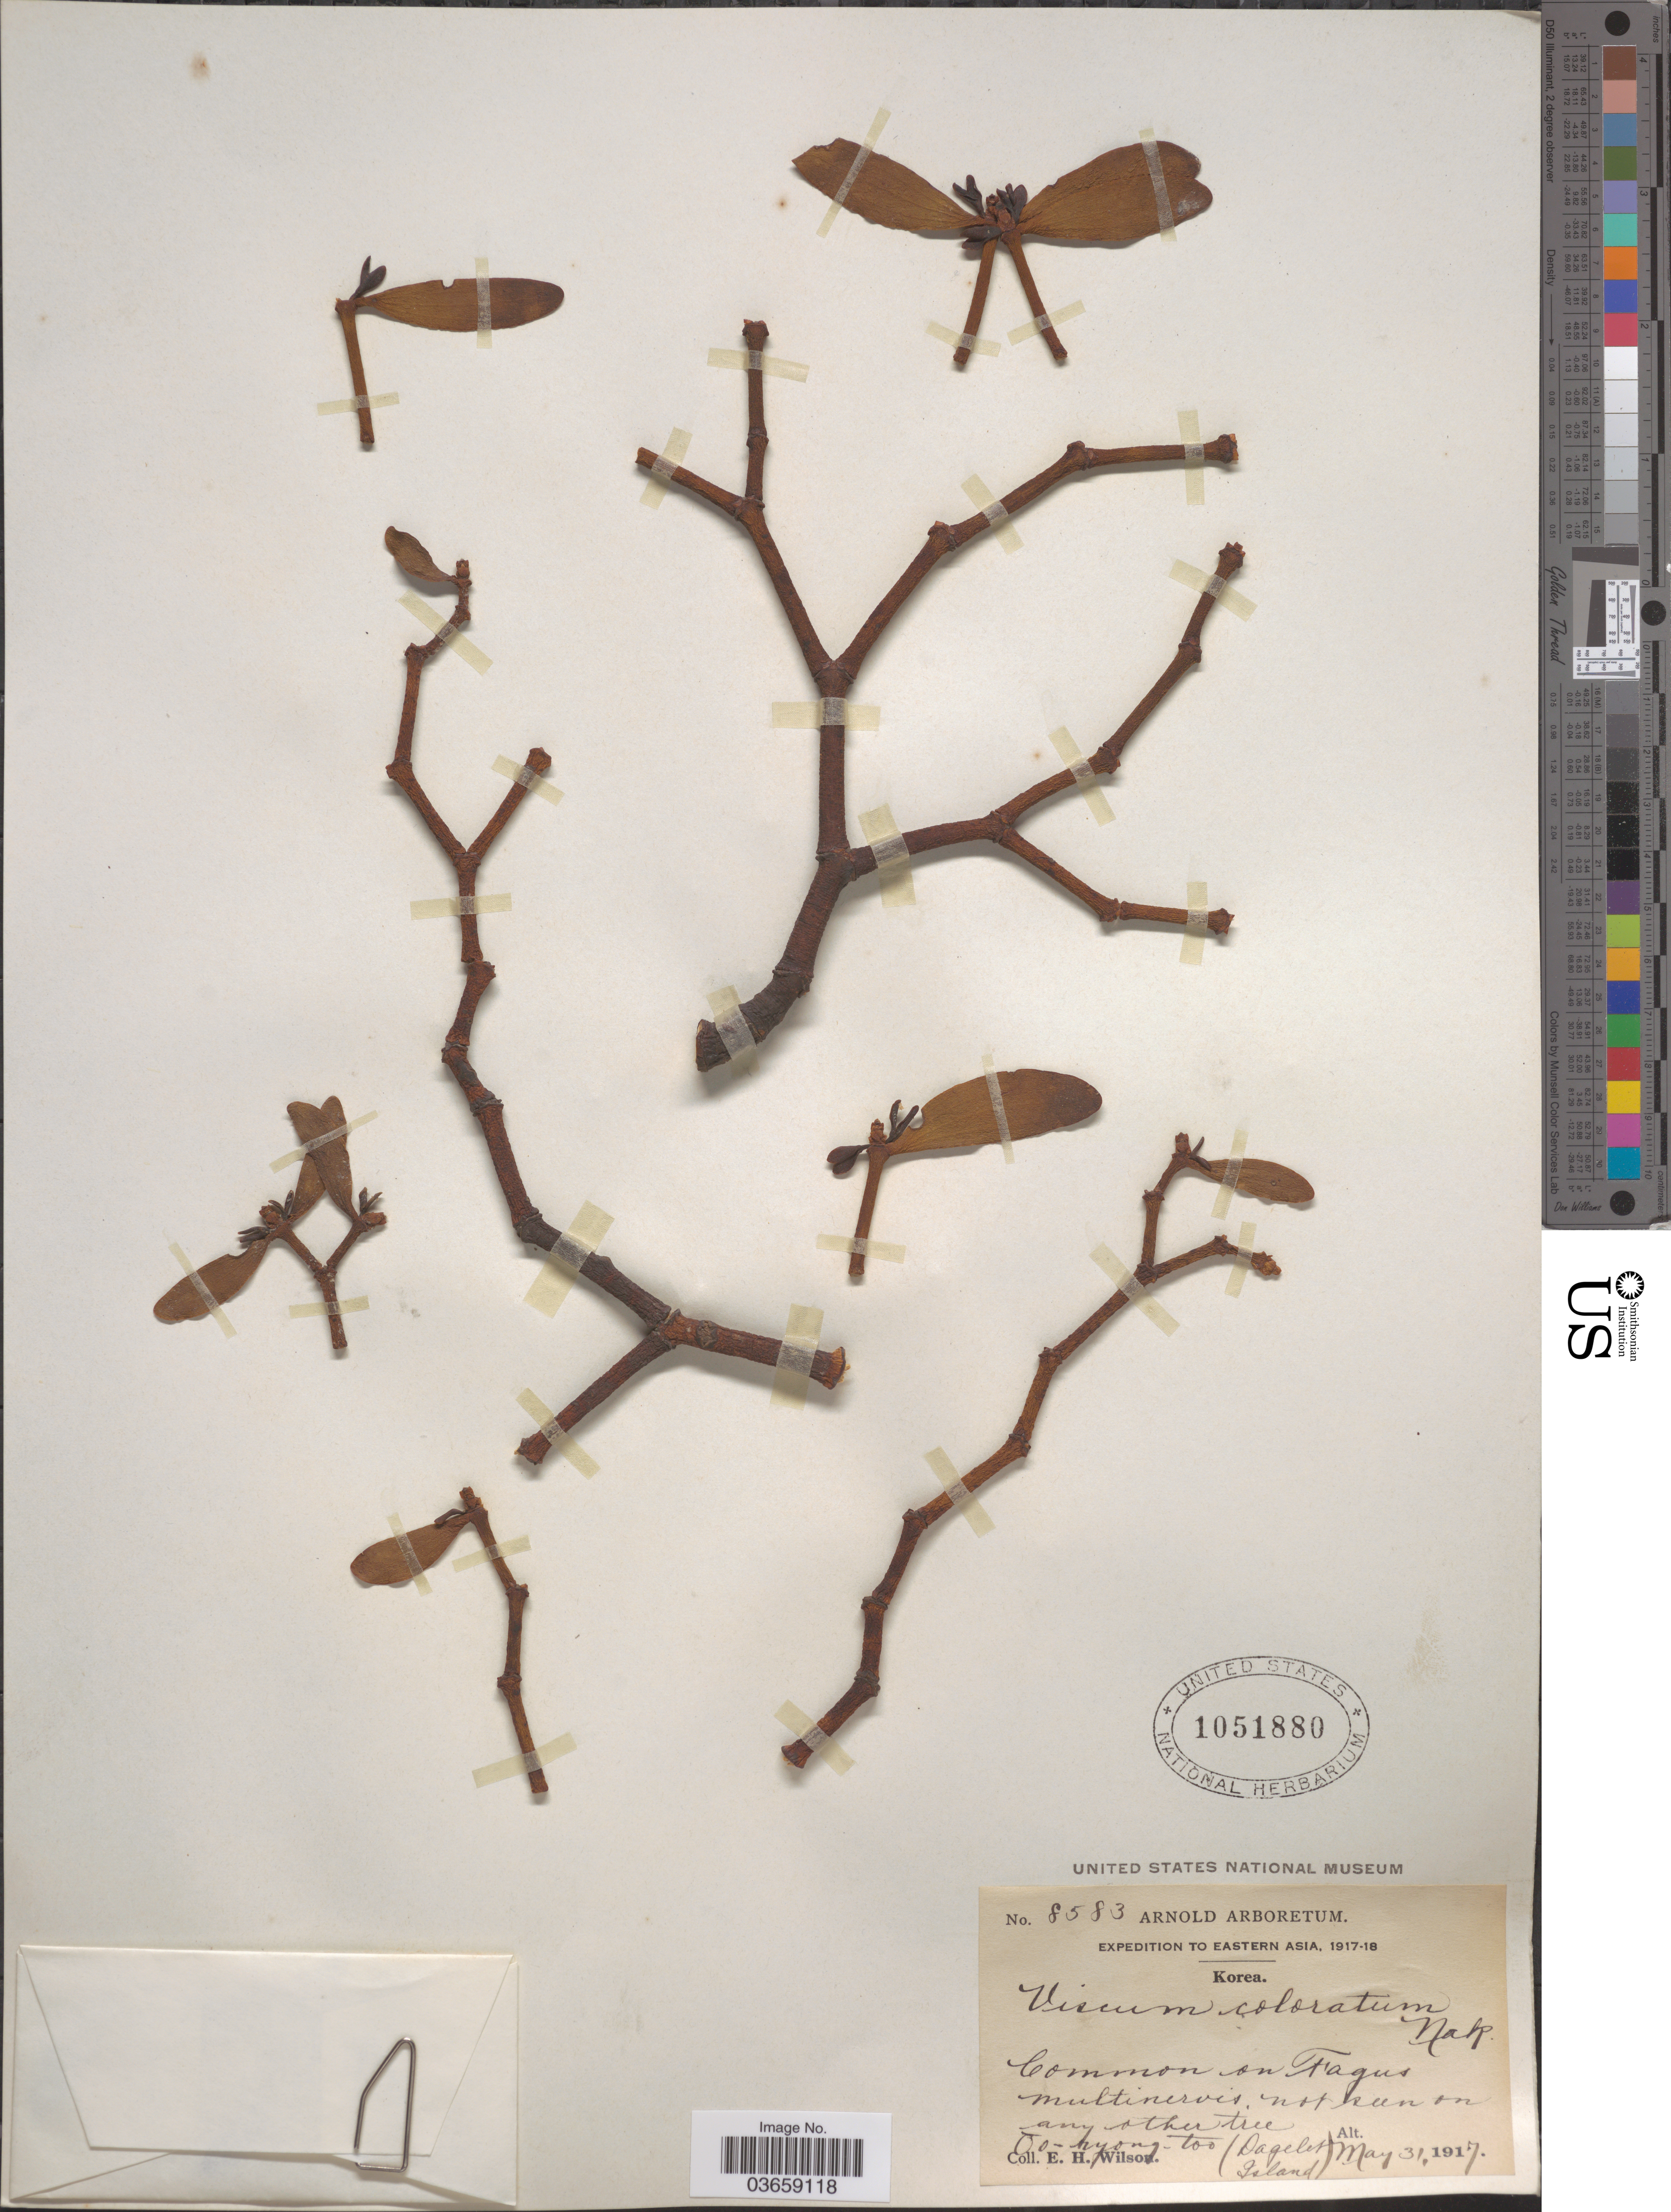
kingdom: Plantae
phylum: Tracheophyta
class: Magnoliopsida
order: Santalales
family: Viscaceae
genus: Viscum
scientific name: Viscum coloratum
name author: (Kom.) Nakai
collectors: E. Wilson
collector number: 8583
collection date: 1917-05-31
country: South Korea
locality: Eastern Asia. Korea. Ōo-nyong-too (Dagelet Island).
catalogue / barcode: US 1051880